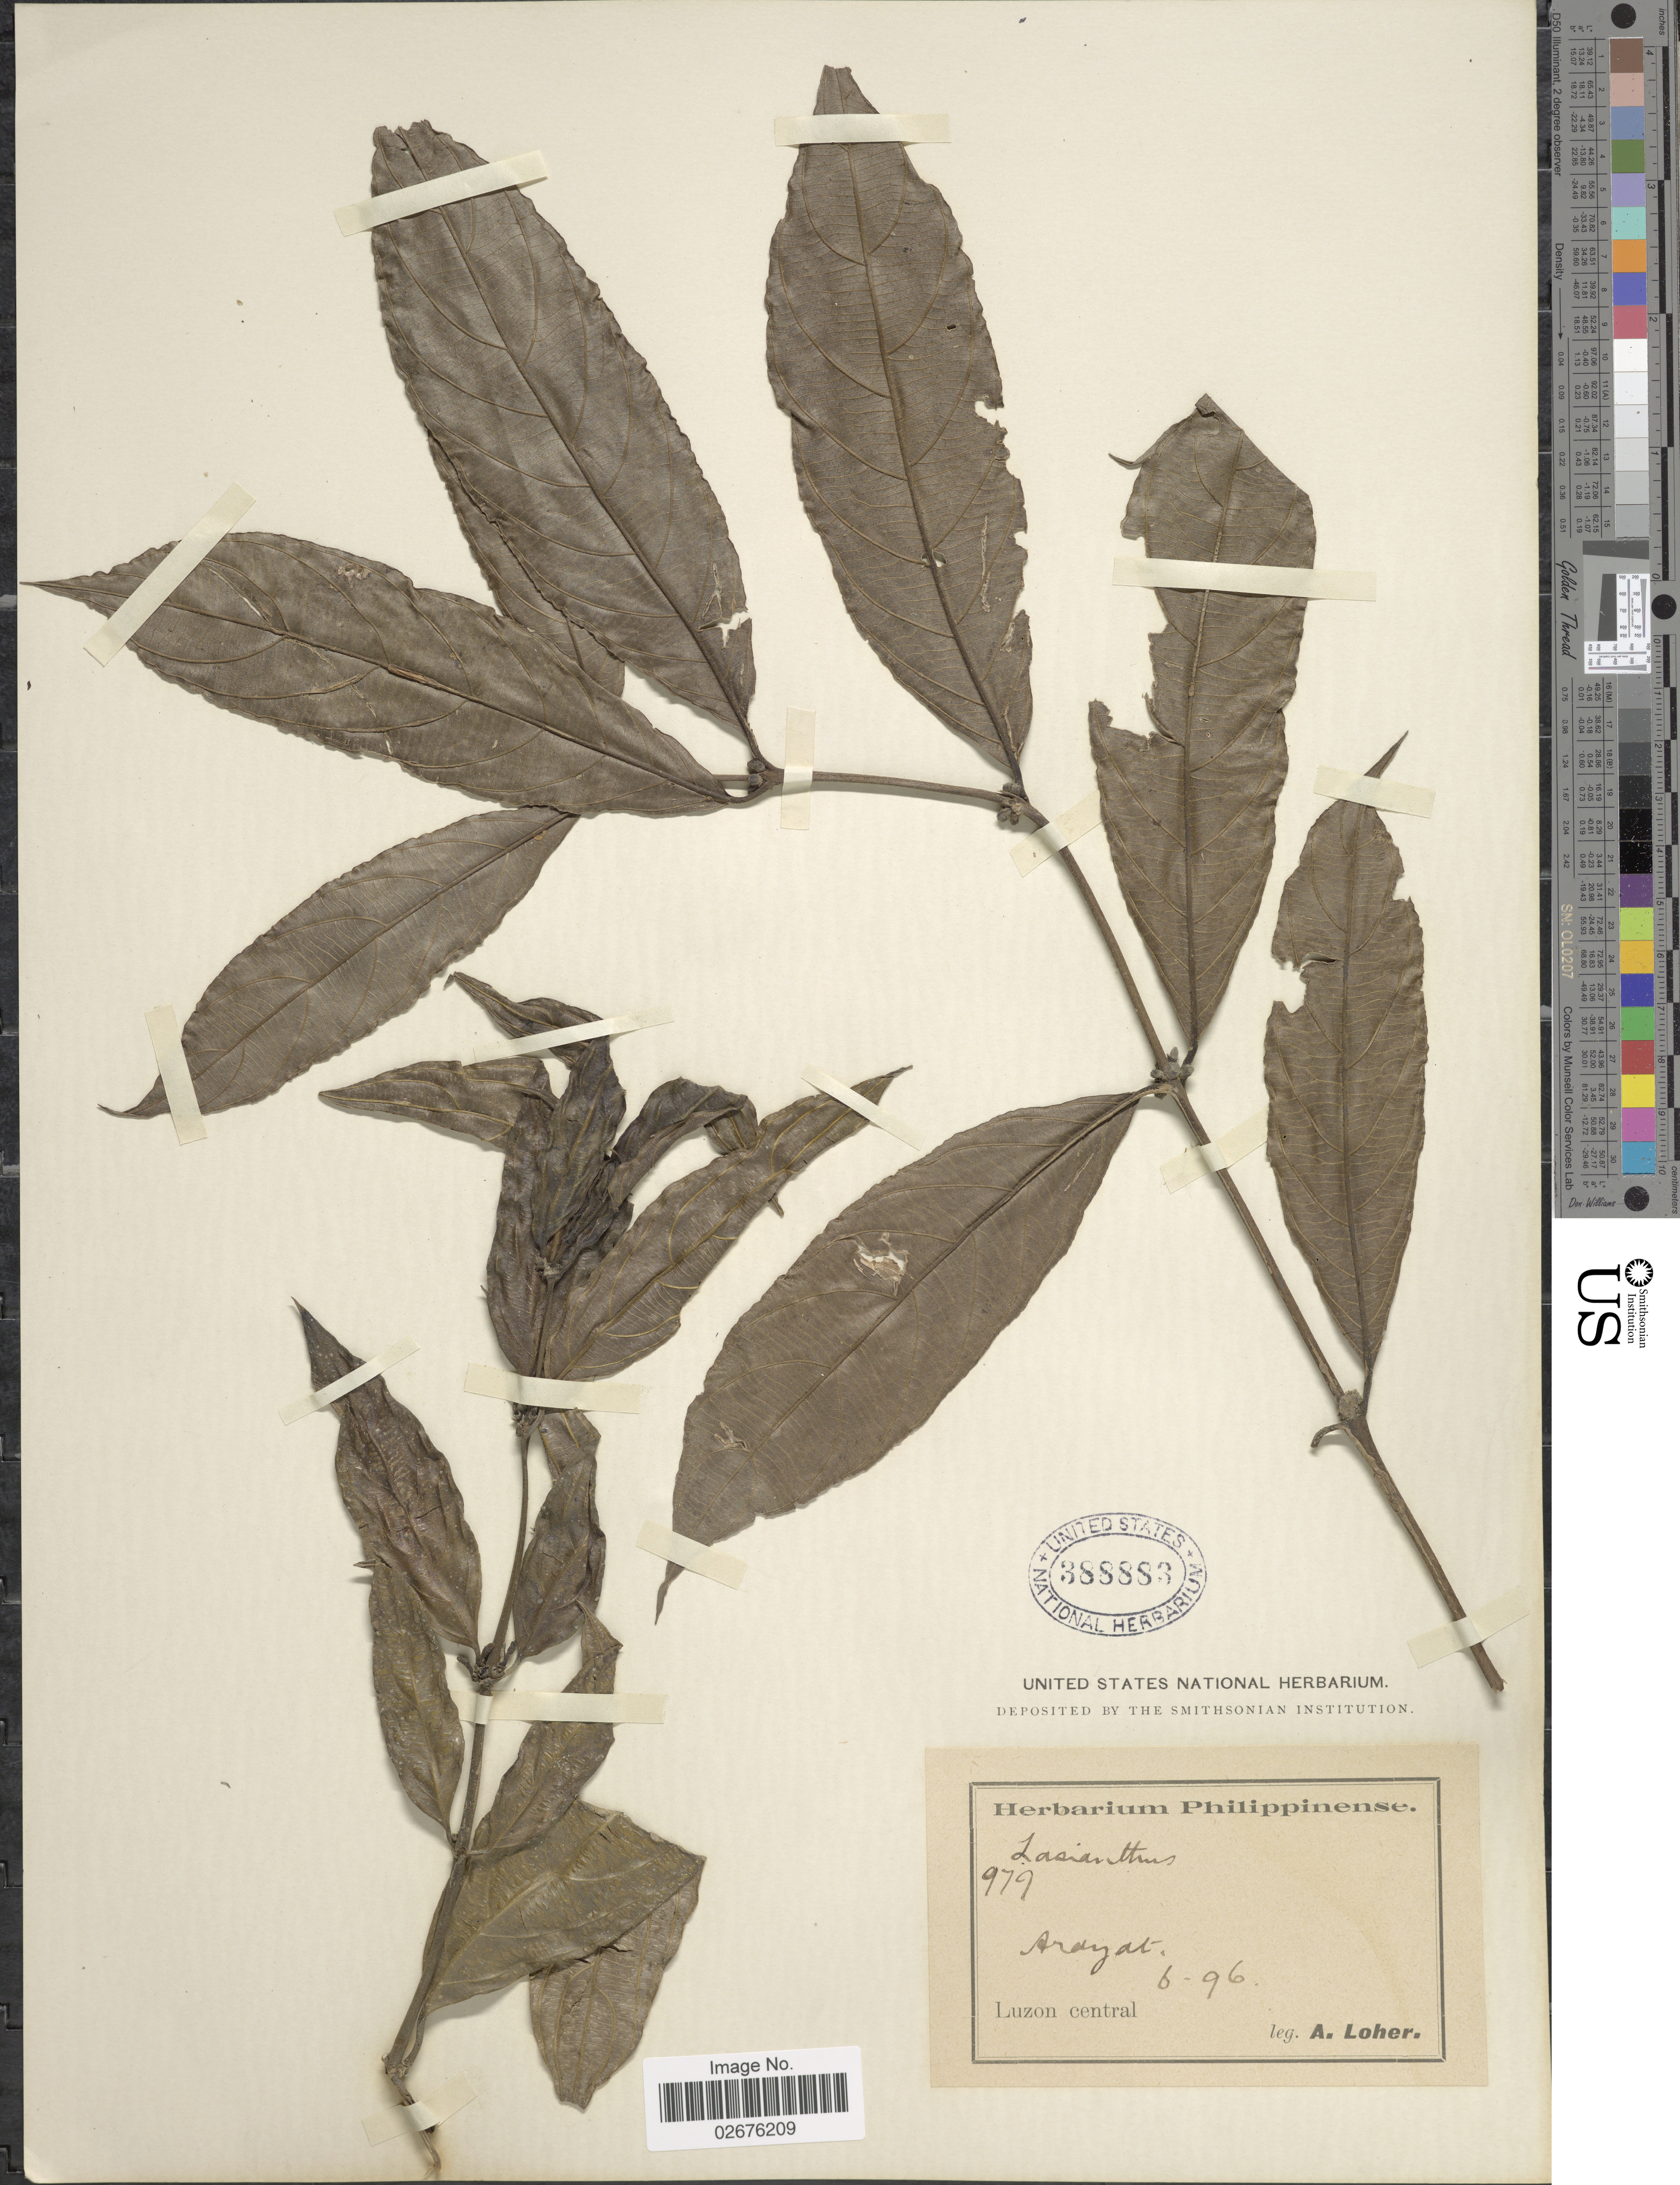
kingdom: Plantae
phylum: Tracheophyta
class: Magnoliopsida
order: Gentianales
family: Rubiaceae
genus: Lasianthus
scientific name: Lasianthus sp.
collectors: A. Loher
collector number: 979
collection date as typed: Transcribed d/m/y: /6/96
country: Philippines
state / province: Central Luzon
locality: Arayat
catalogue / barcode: US 388883